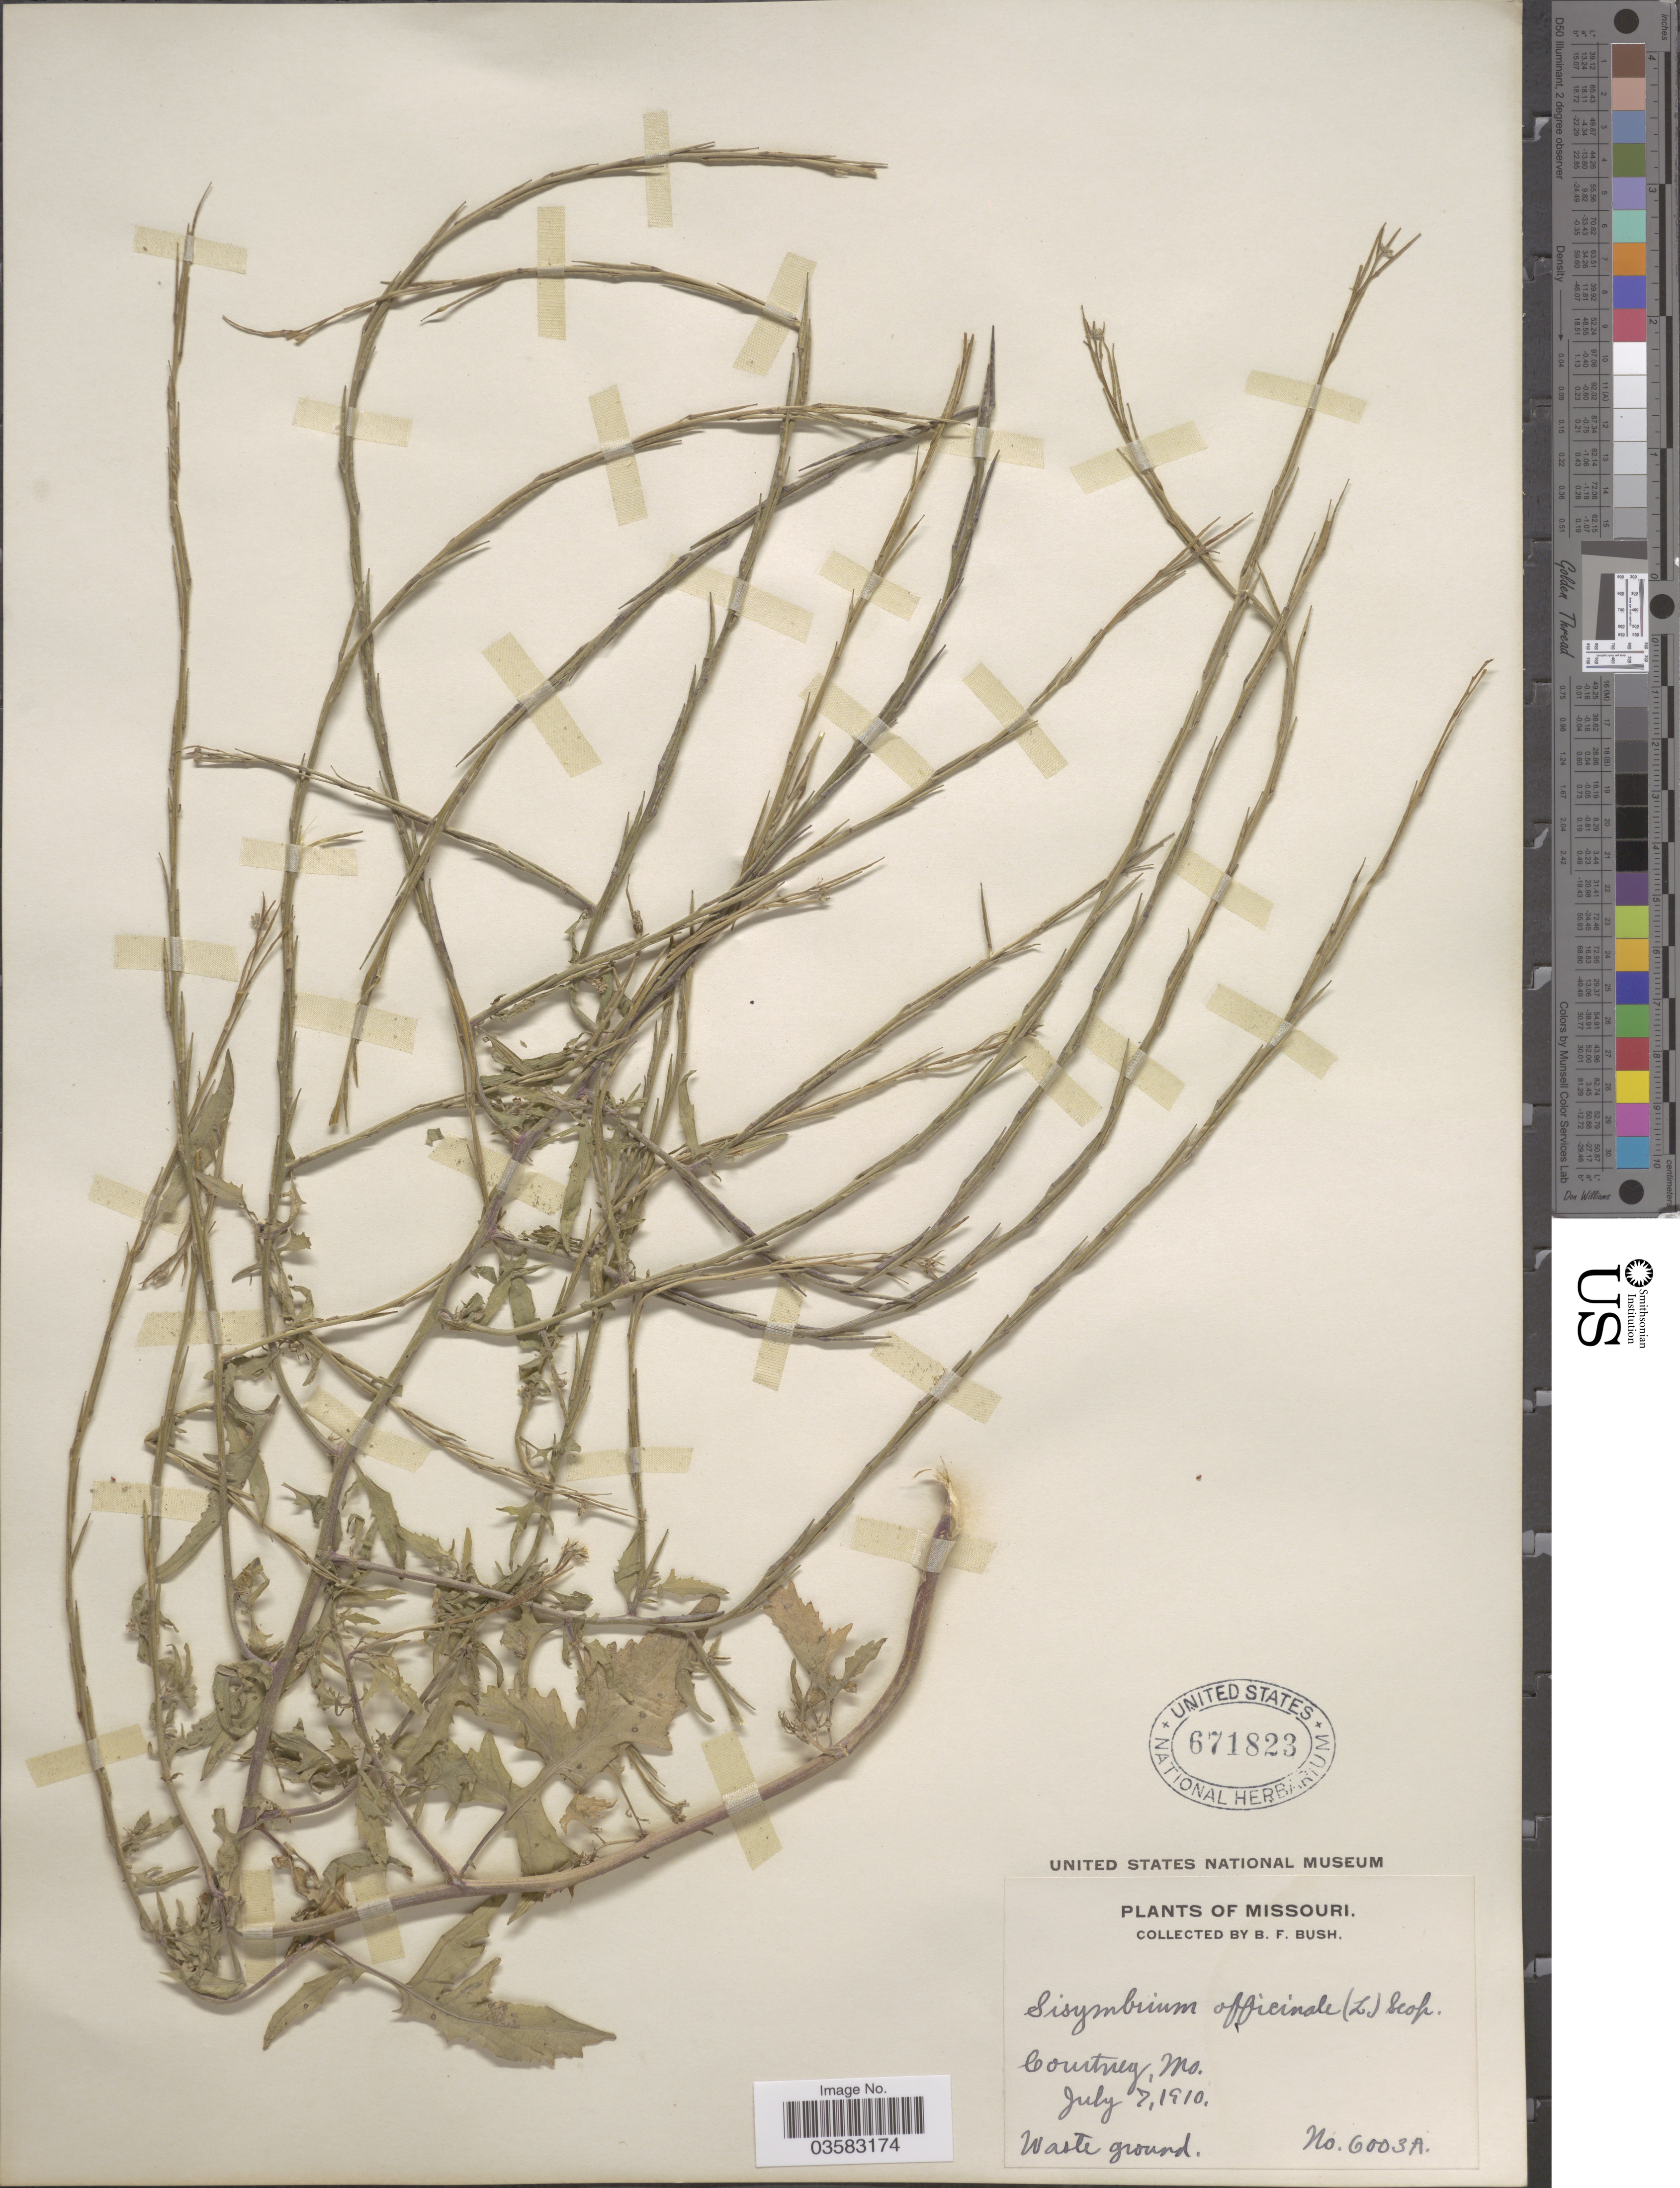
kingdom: Plantae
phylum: Tracheophyta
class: Magnoliopsida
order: Brassicales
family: Brassicaceae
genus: Sisymbrium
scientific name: Sisymbrium officinale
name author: (L.) Scop.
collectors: B. F. Bush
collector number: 6003A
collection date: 1910-07-07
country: United States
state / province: Missouri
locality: Courtney. Waste ground.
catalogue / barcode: US 671823